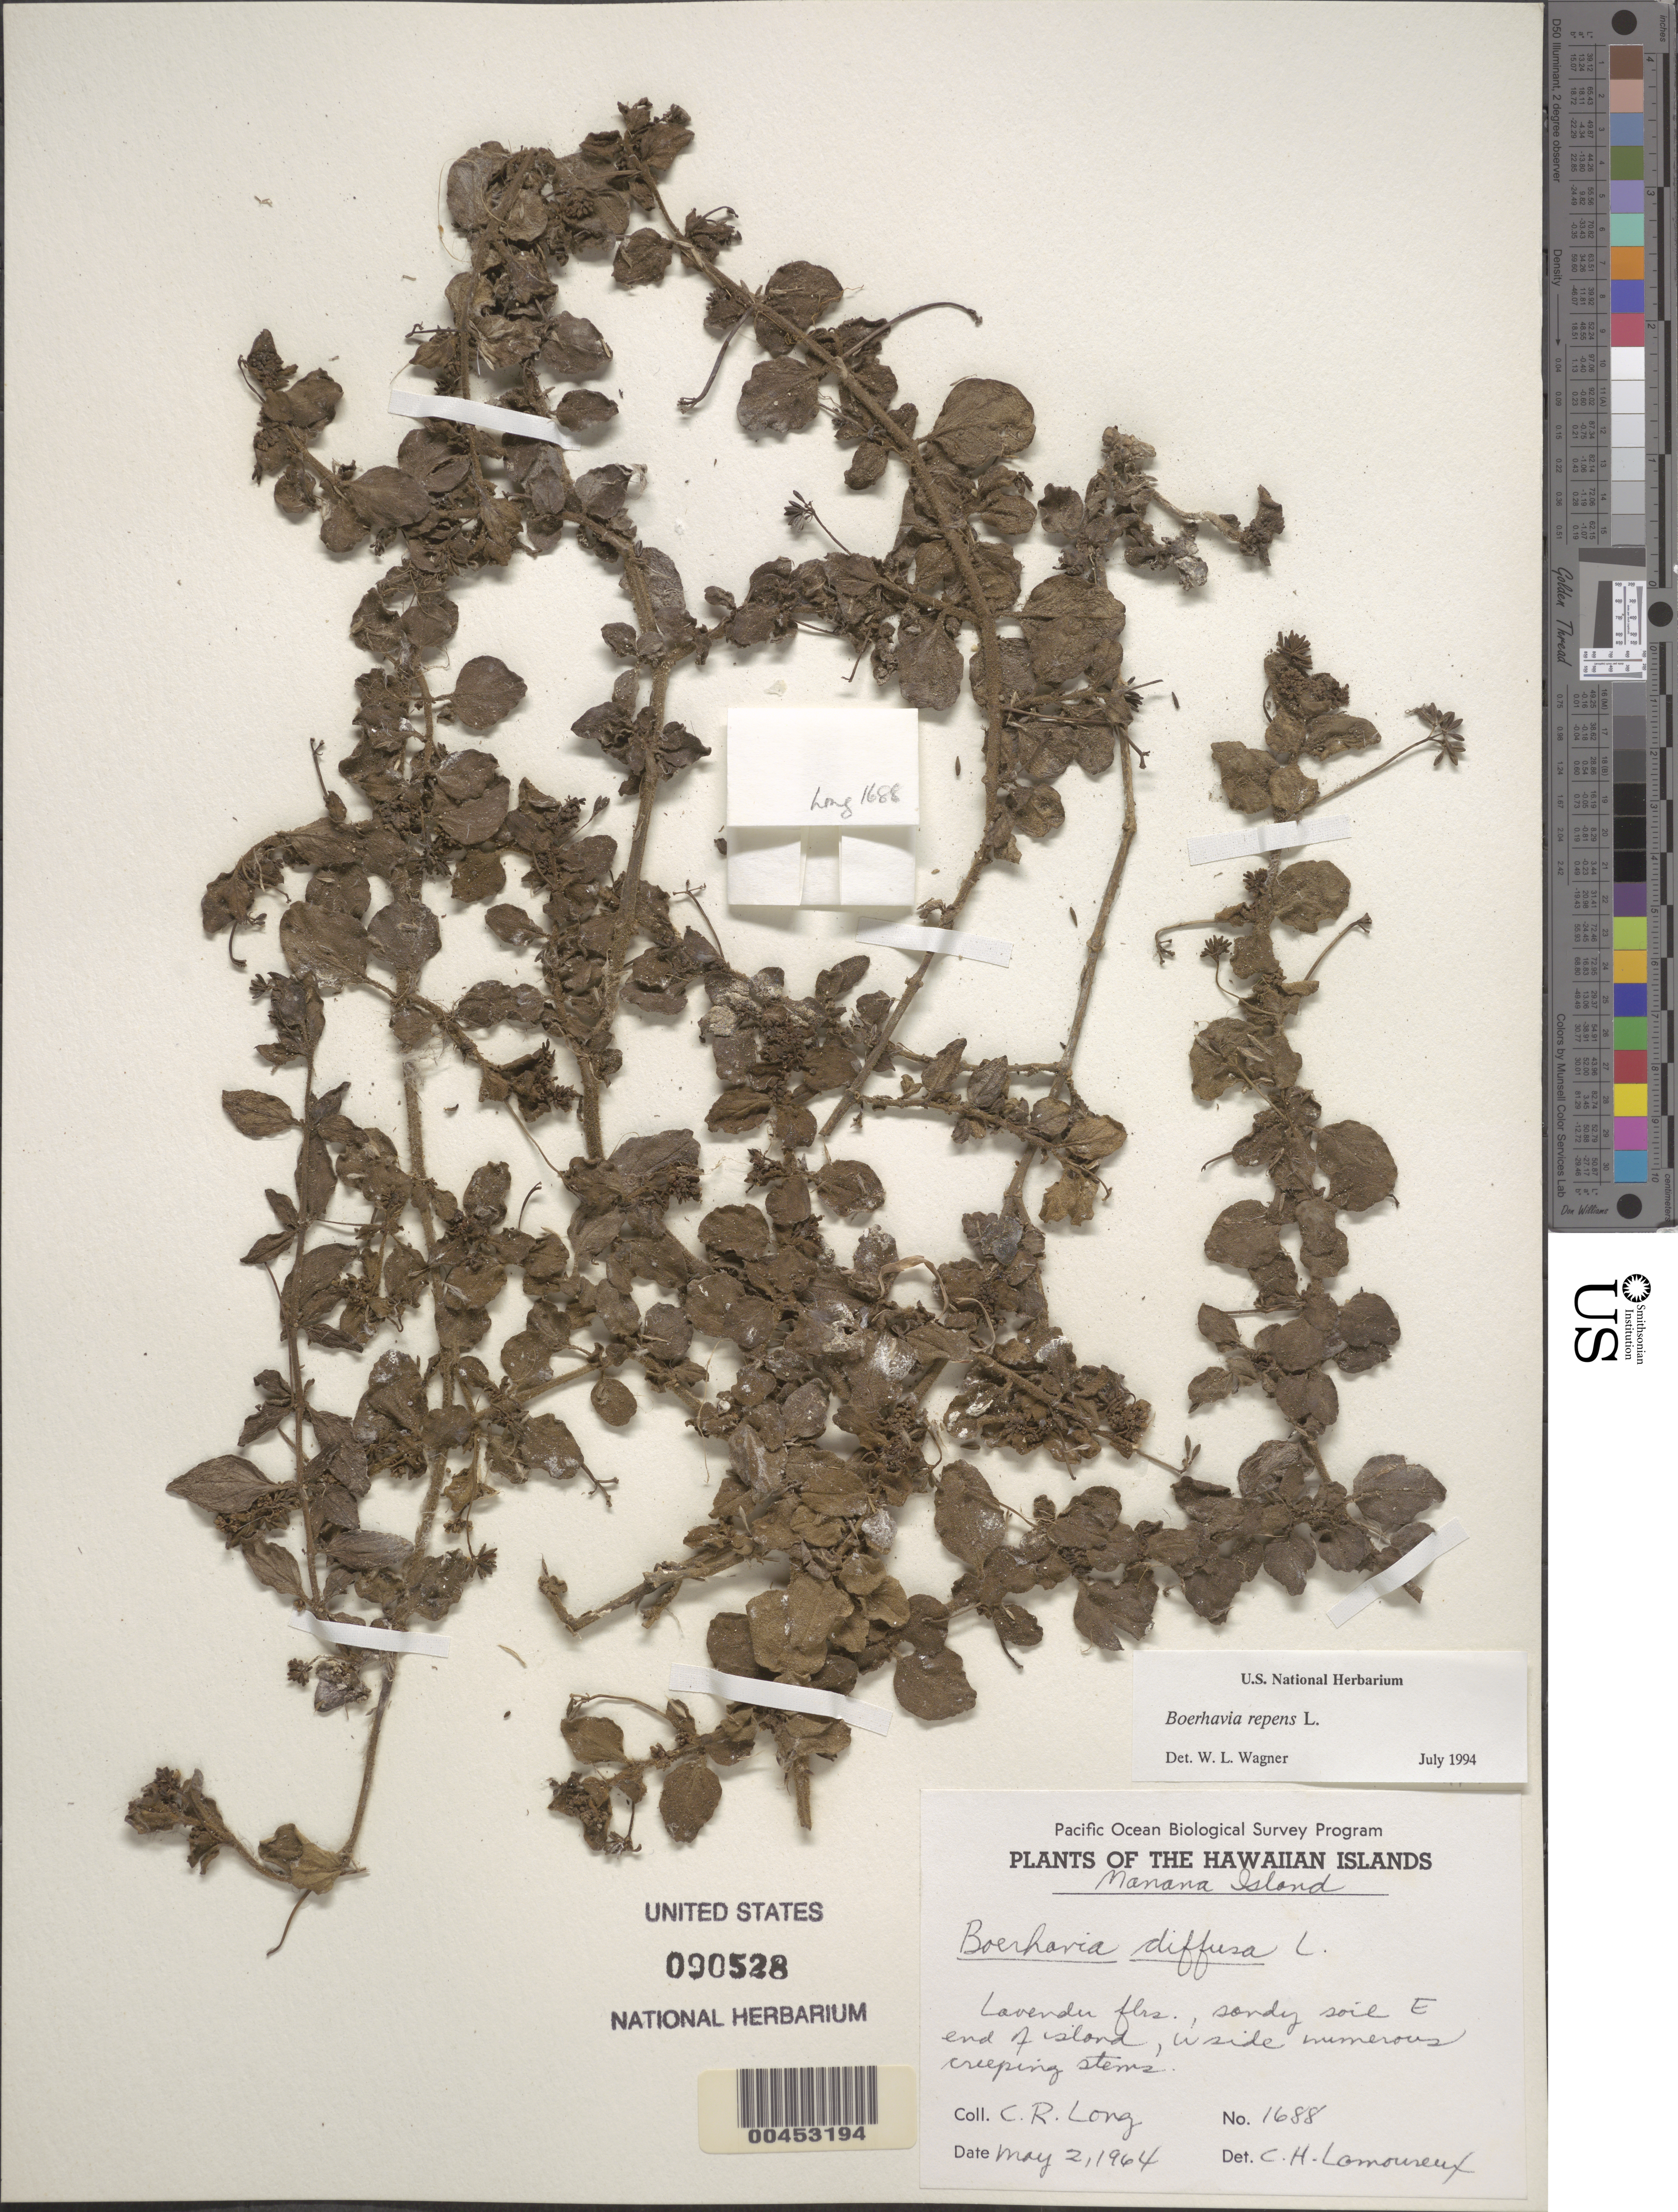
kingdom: Plantae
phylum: Tracheophyta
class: Magnoliopsida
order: Caryophyllales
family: Nyctaginaceae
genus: Boerhavia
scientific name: Boerhavia repens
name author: L.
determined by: Wagner, W. L., (BOT), Smithsonian Institution - National Museum of Natural History (UNITED STATES)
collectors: C. Long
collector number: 1688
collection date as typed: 2 May 1964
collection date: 1964-05-02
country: United States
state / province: Hawaii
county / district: Honolulu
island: Manana [Rabbit]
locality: E end of island, W side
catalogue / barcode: US 90528